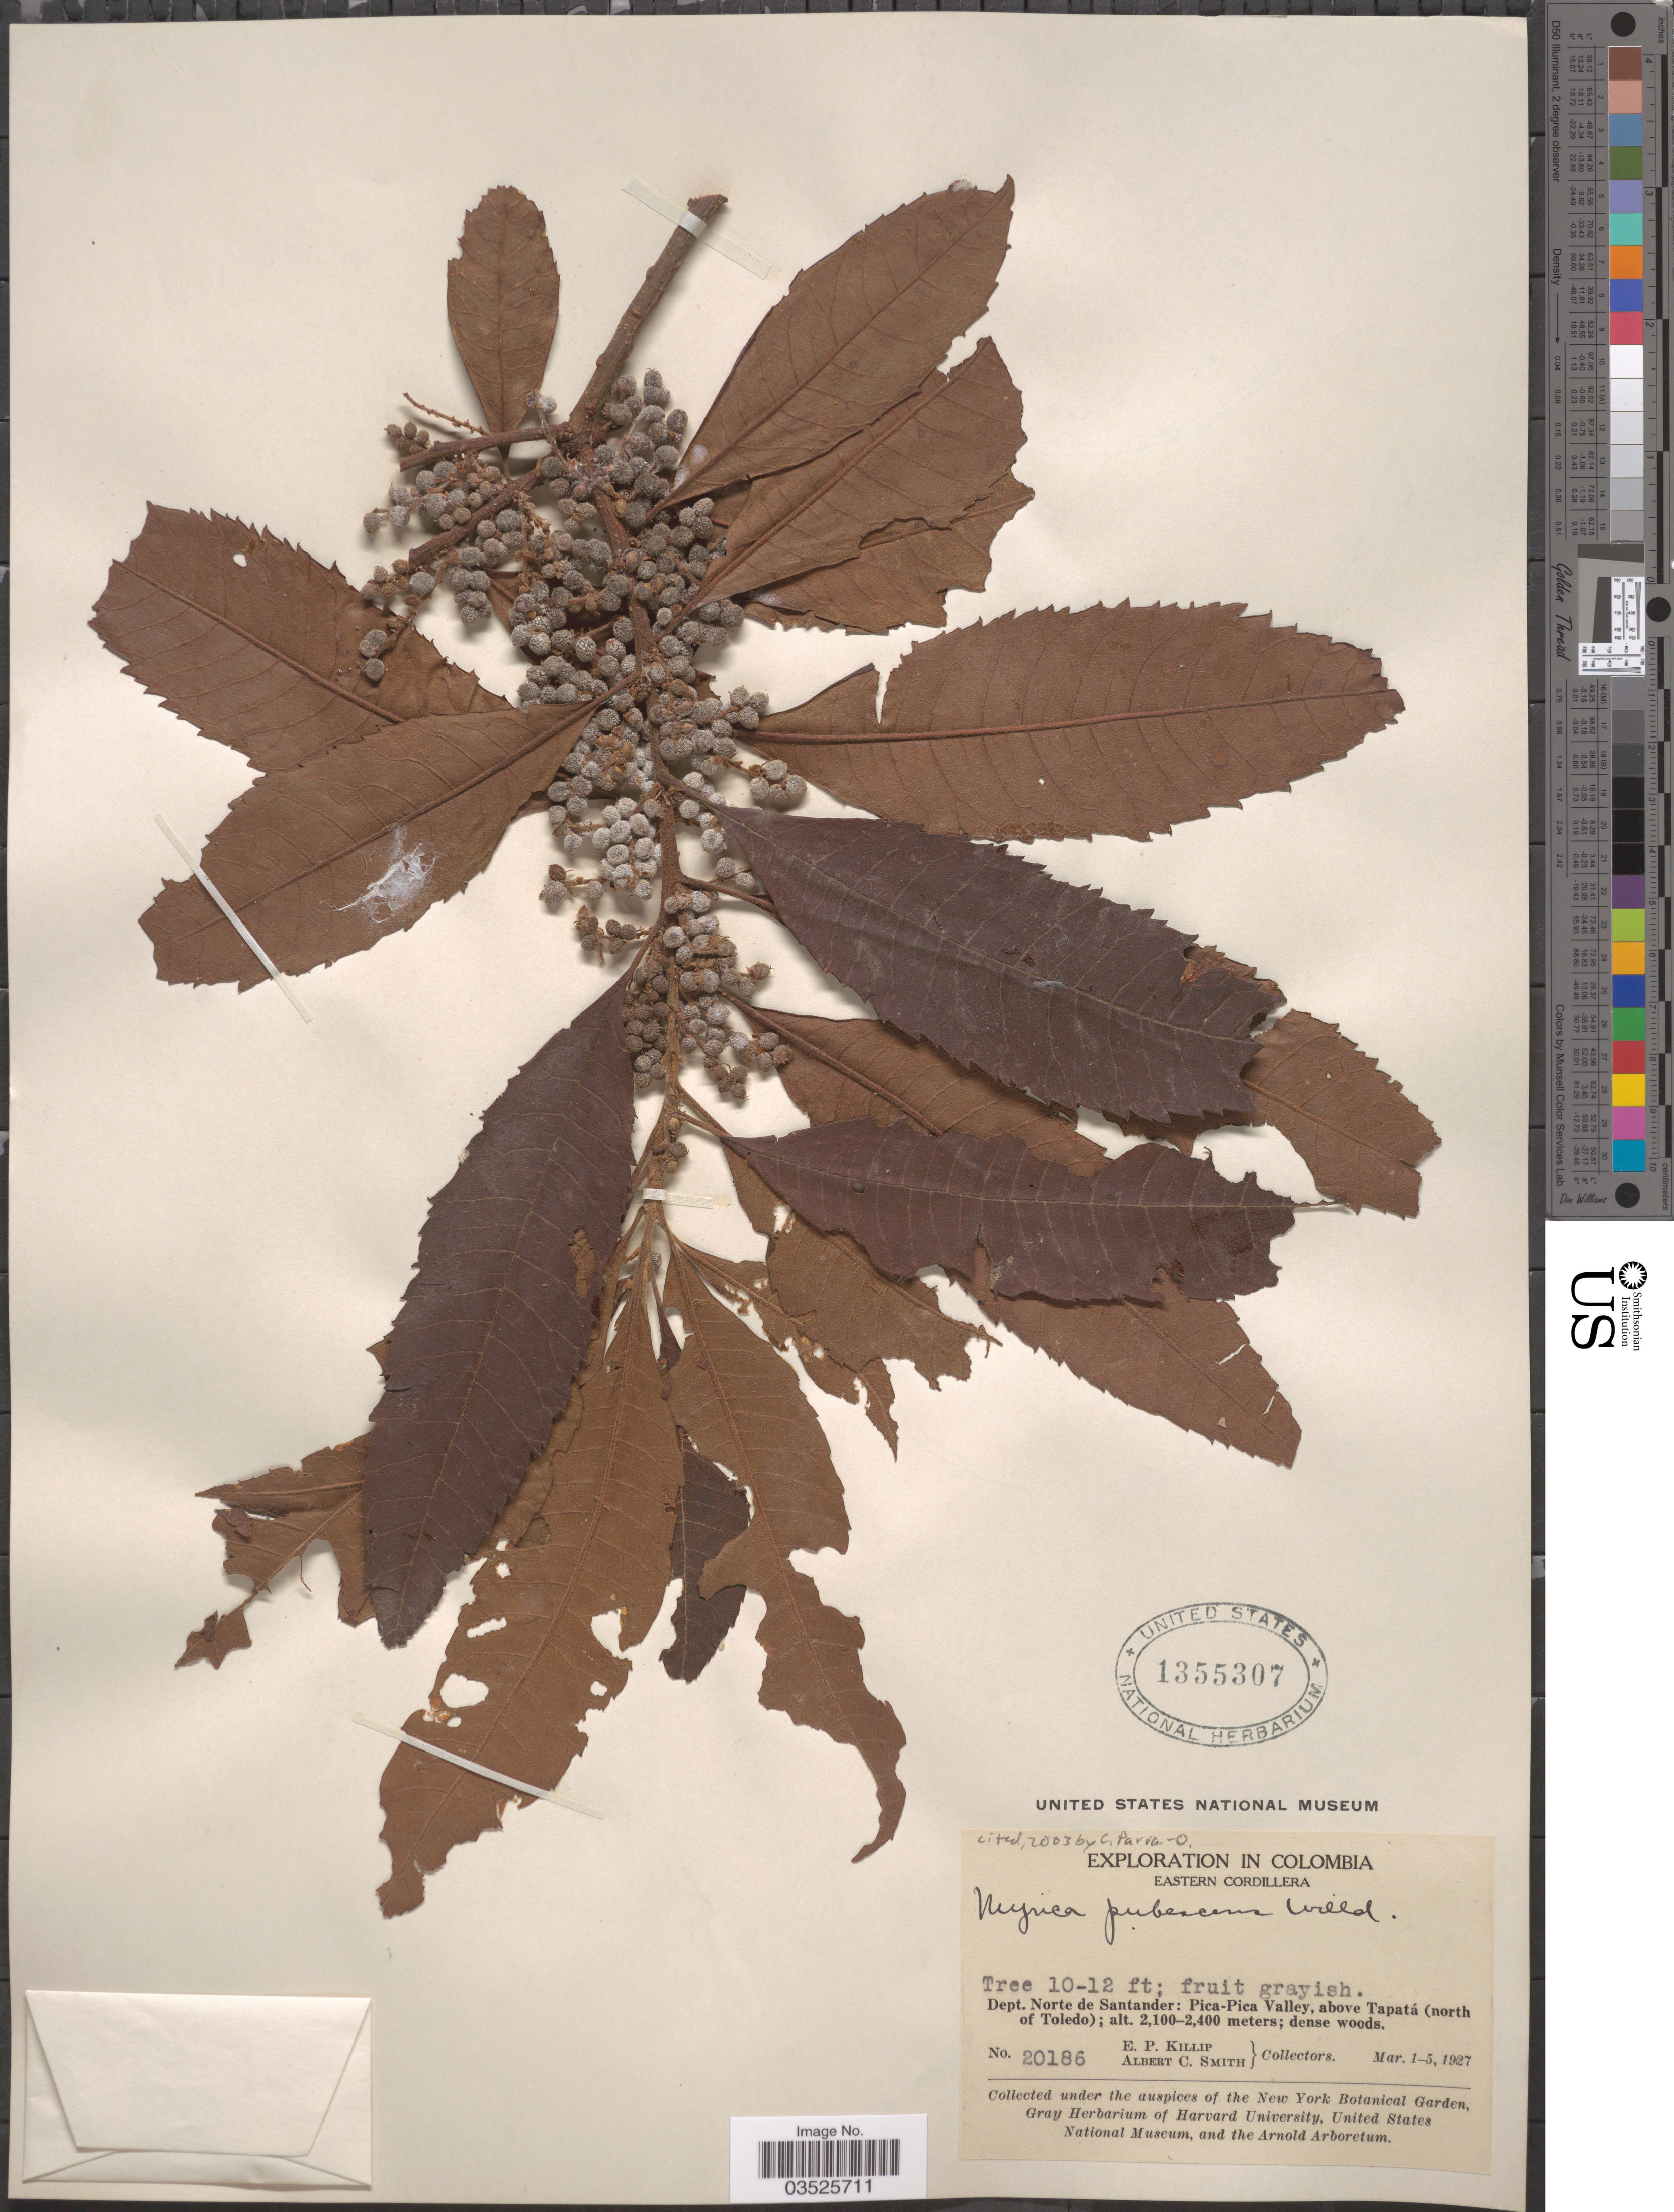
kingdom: Plantae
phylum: Tracheophyta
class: Magnoliopsida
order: Fagales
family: Myricaceae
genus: Morella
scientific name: Morella pubescens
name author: (Humb. & Bonpl. ex Willd.) Wilbur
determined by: Strong, M. T., (US), Smithsonian Institution - National Museum of Natural History (UNITED STATES)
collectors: E. P. Killip & A. C. Smith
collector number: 20186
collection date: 1927-03-01/1927-03-05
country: Colombia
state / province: Norte de Santander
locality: Eastern Cordillera. Dept. Norte de Santander: Pica-Pica Valley, above Tapatá (north of Toledo).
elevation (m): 2100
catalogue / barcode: US 1355307